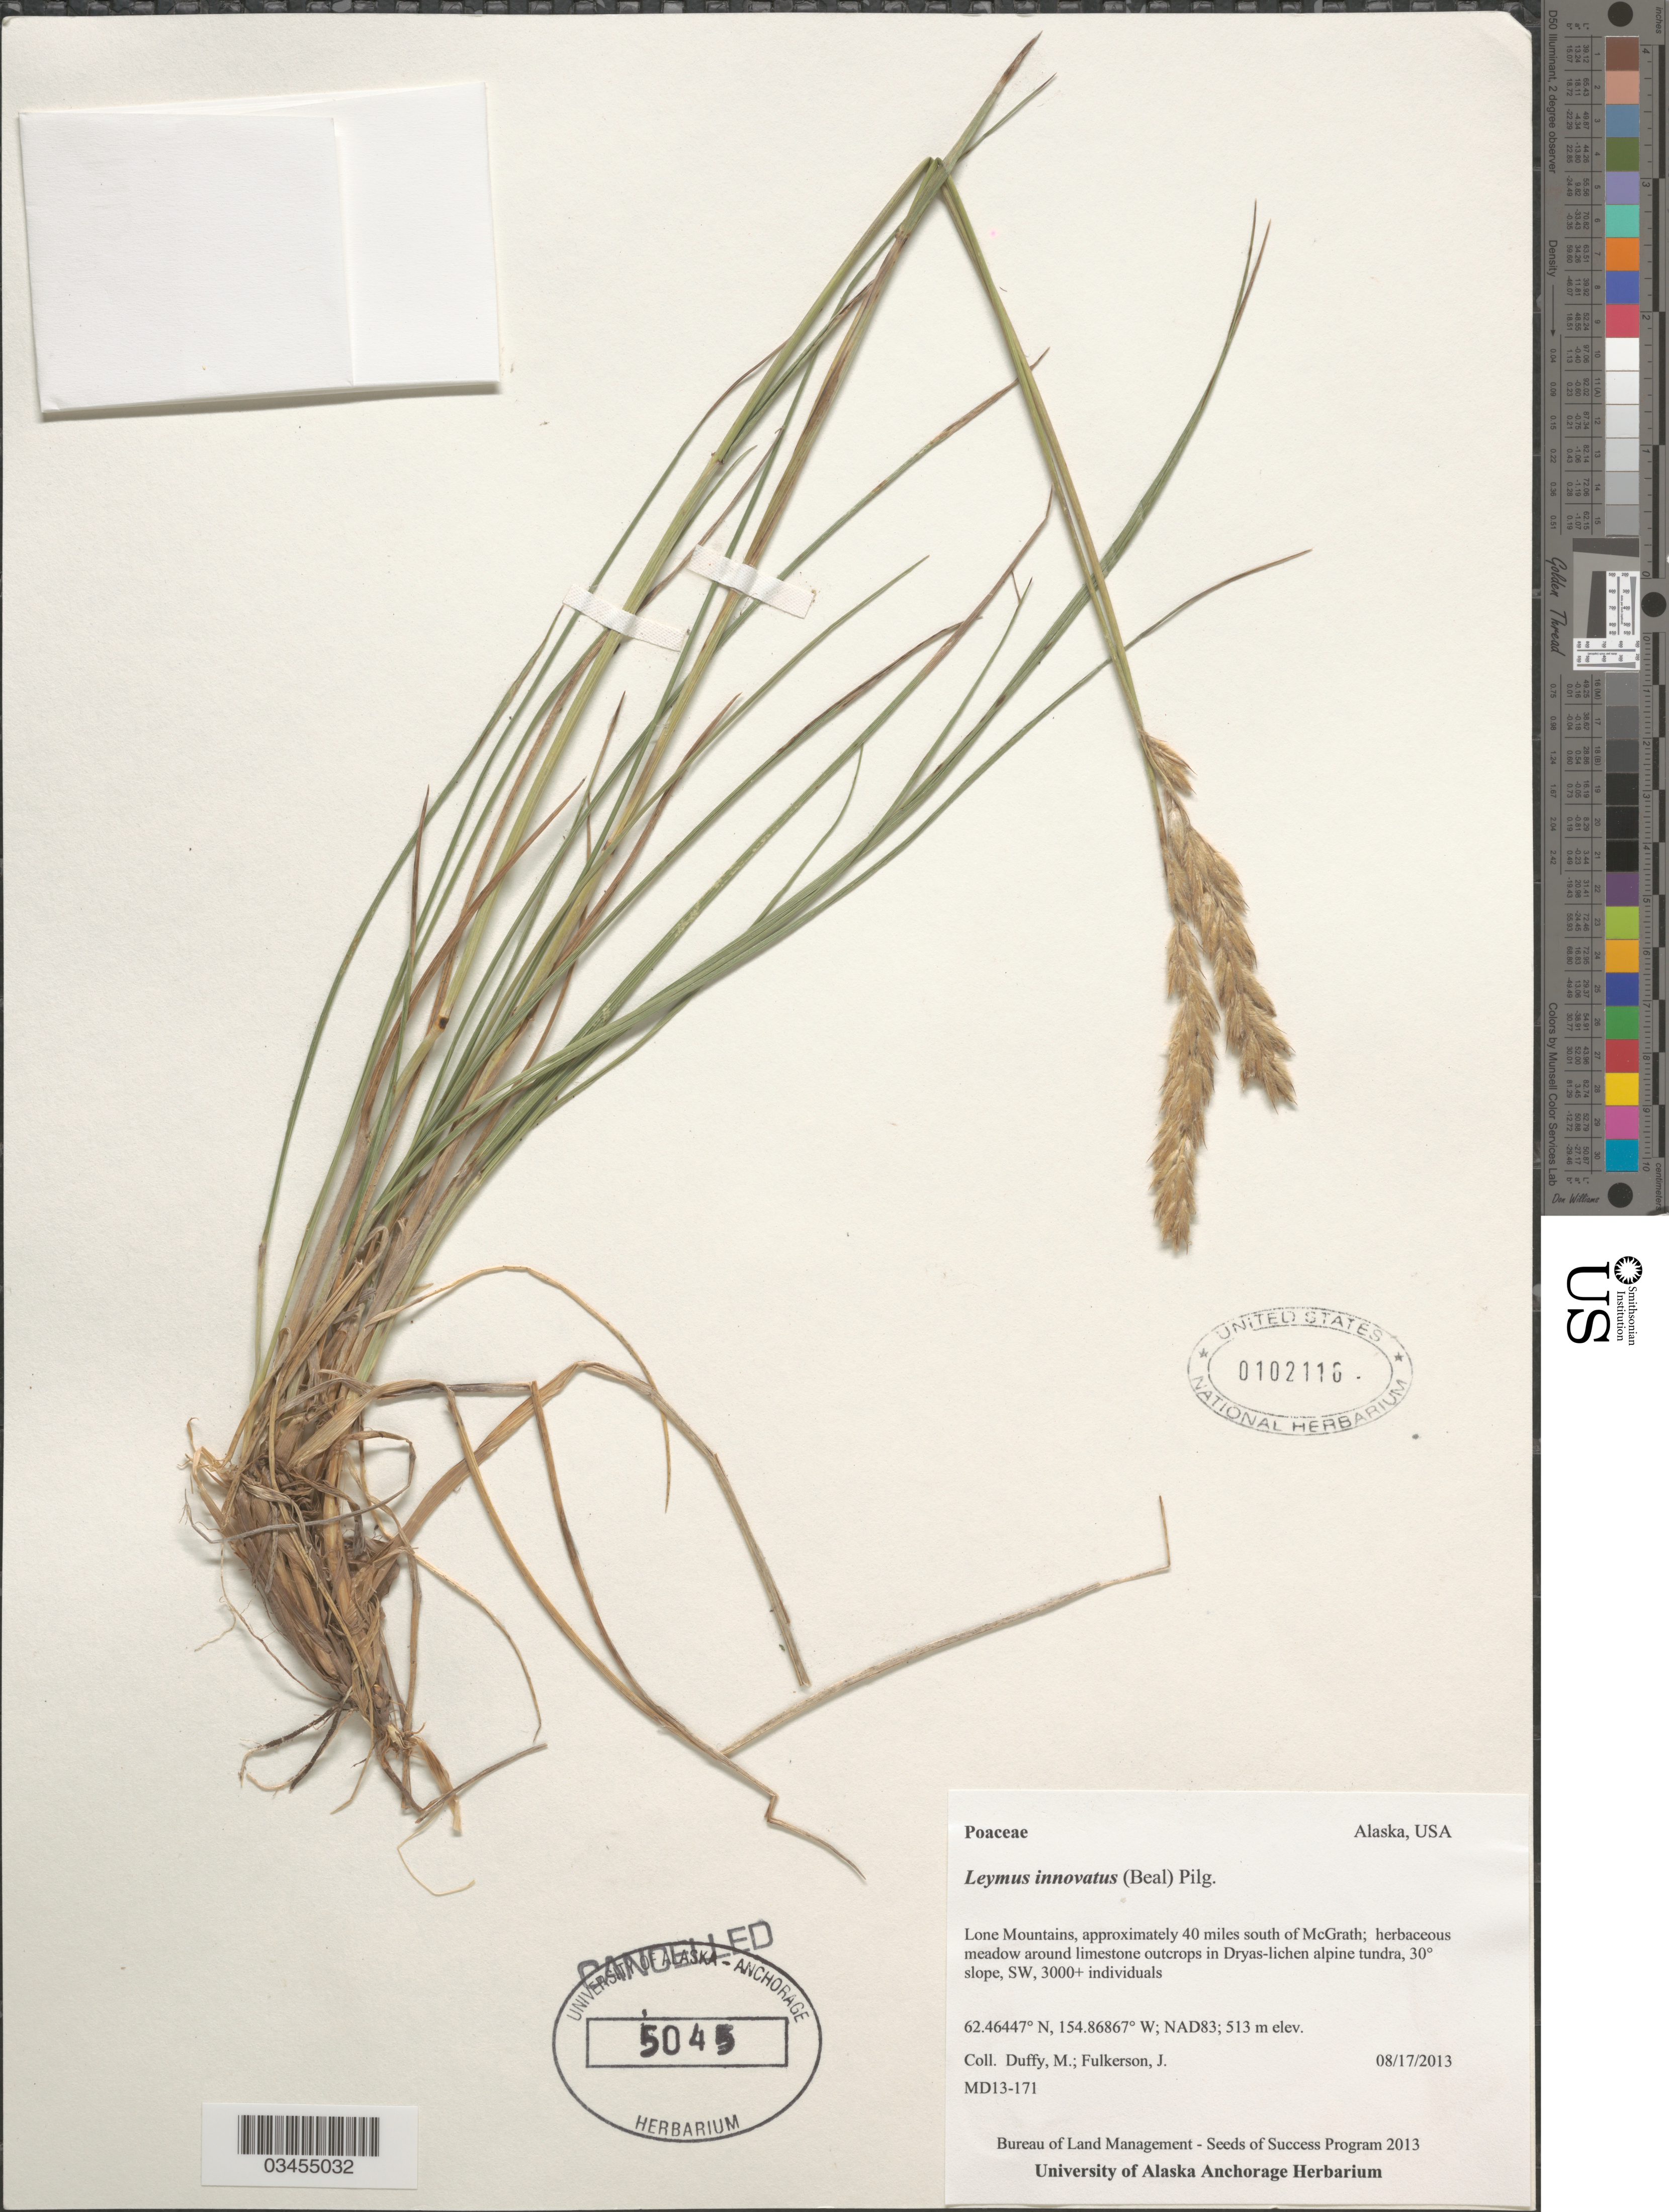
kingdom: Plantae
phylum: Tracheophyta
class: Liliopsida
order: Poales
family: Poaceae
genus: Leymus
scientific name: Leymus innovatus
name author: (W.J. Beal) Pilg.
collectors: M. Duffy & J. Fulkerson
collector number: MD13-171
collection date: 2013-08-17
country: United States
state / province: Alaska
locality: Lone Mountains, approximately 40 miles south of McGrath; herbaceous meadow around limestone outcrops in Dryas-lichen alpine tundra, 30° slope, SW, 3000+ individuals. NAD83.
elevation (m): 513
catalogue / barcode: US 102116